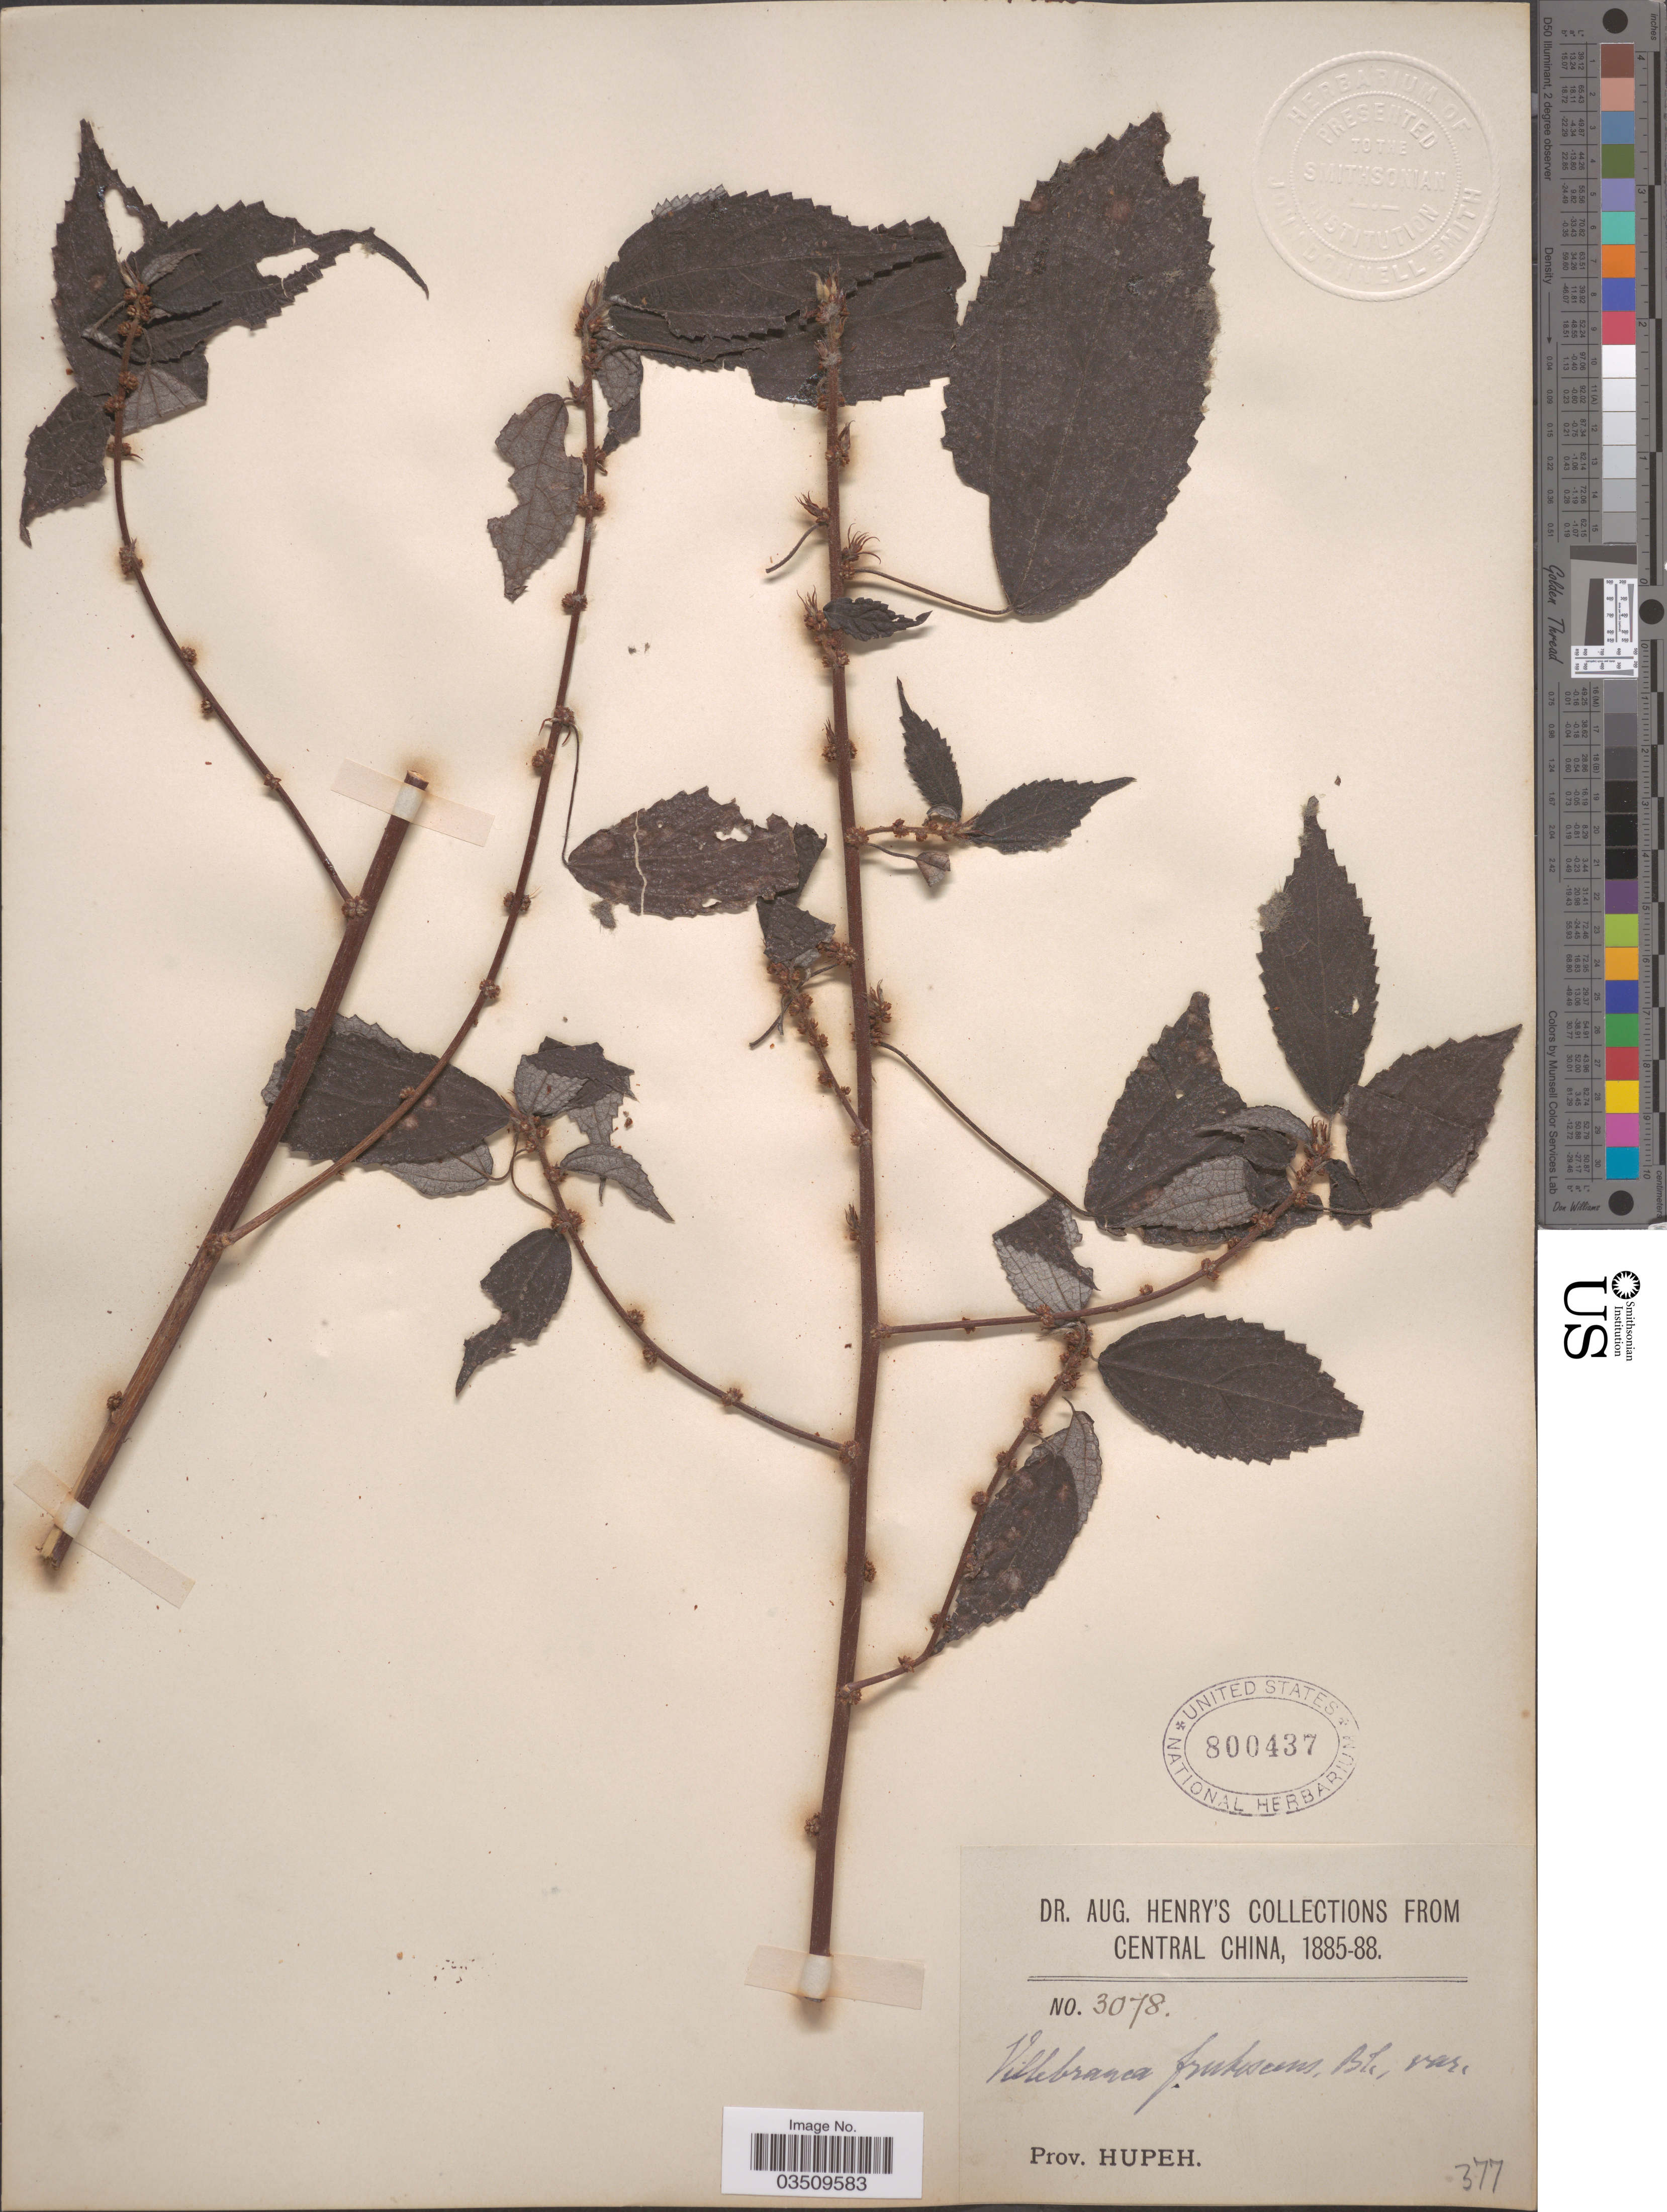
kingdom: Plantae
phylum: Tracheophyta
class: Magnoliopsida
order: Rosales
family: Urticaceae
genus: Oreocnide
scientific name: Oreocnide frutescens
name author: (Thunb.) Miq.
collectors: A. Henry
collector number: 3078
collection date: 1885/1888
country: China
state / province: Hubei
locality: Central China, Prov. Hupeh.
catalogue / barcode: US 800437